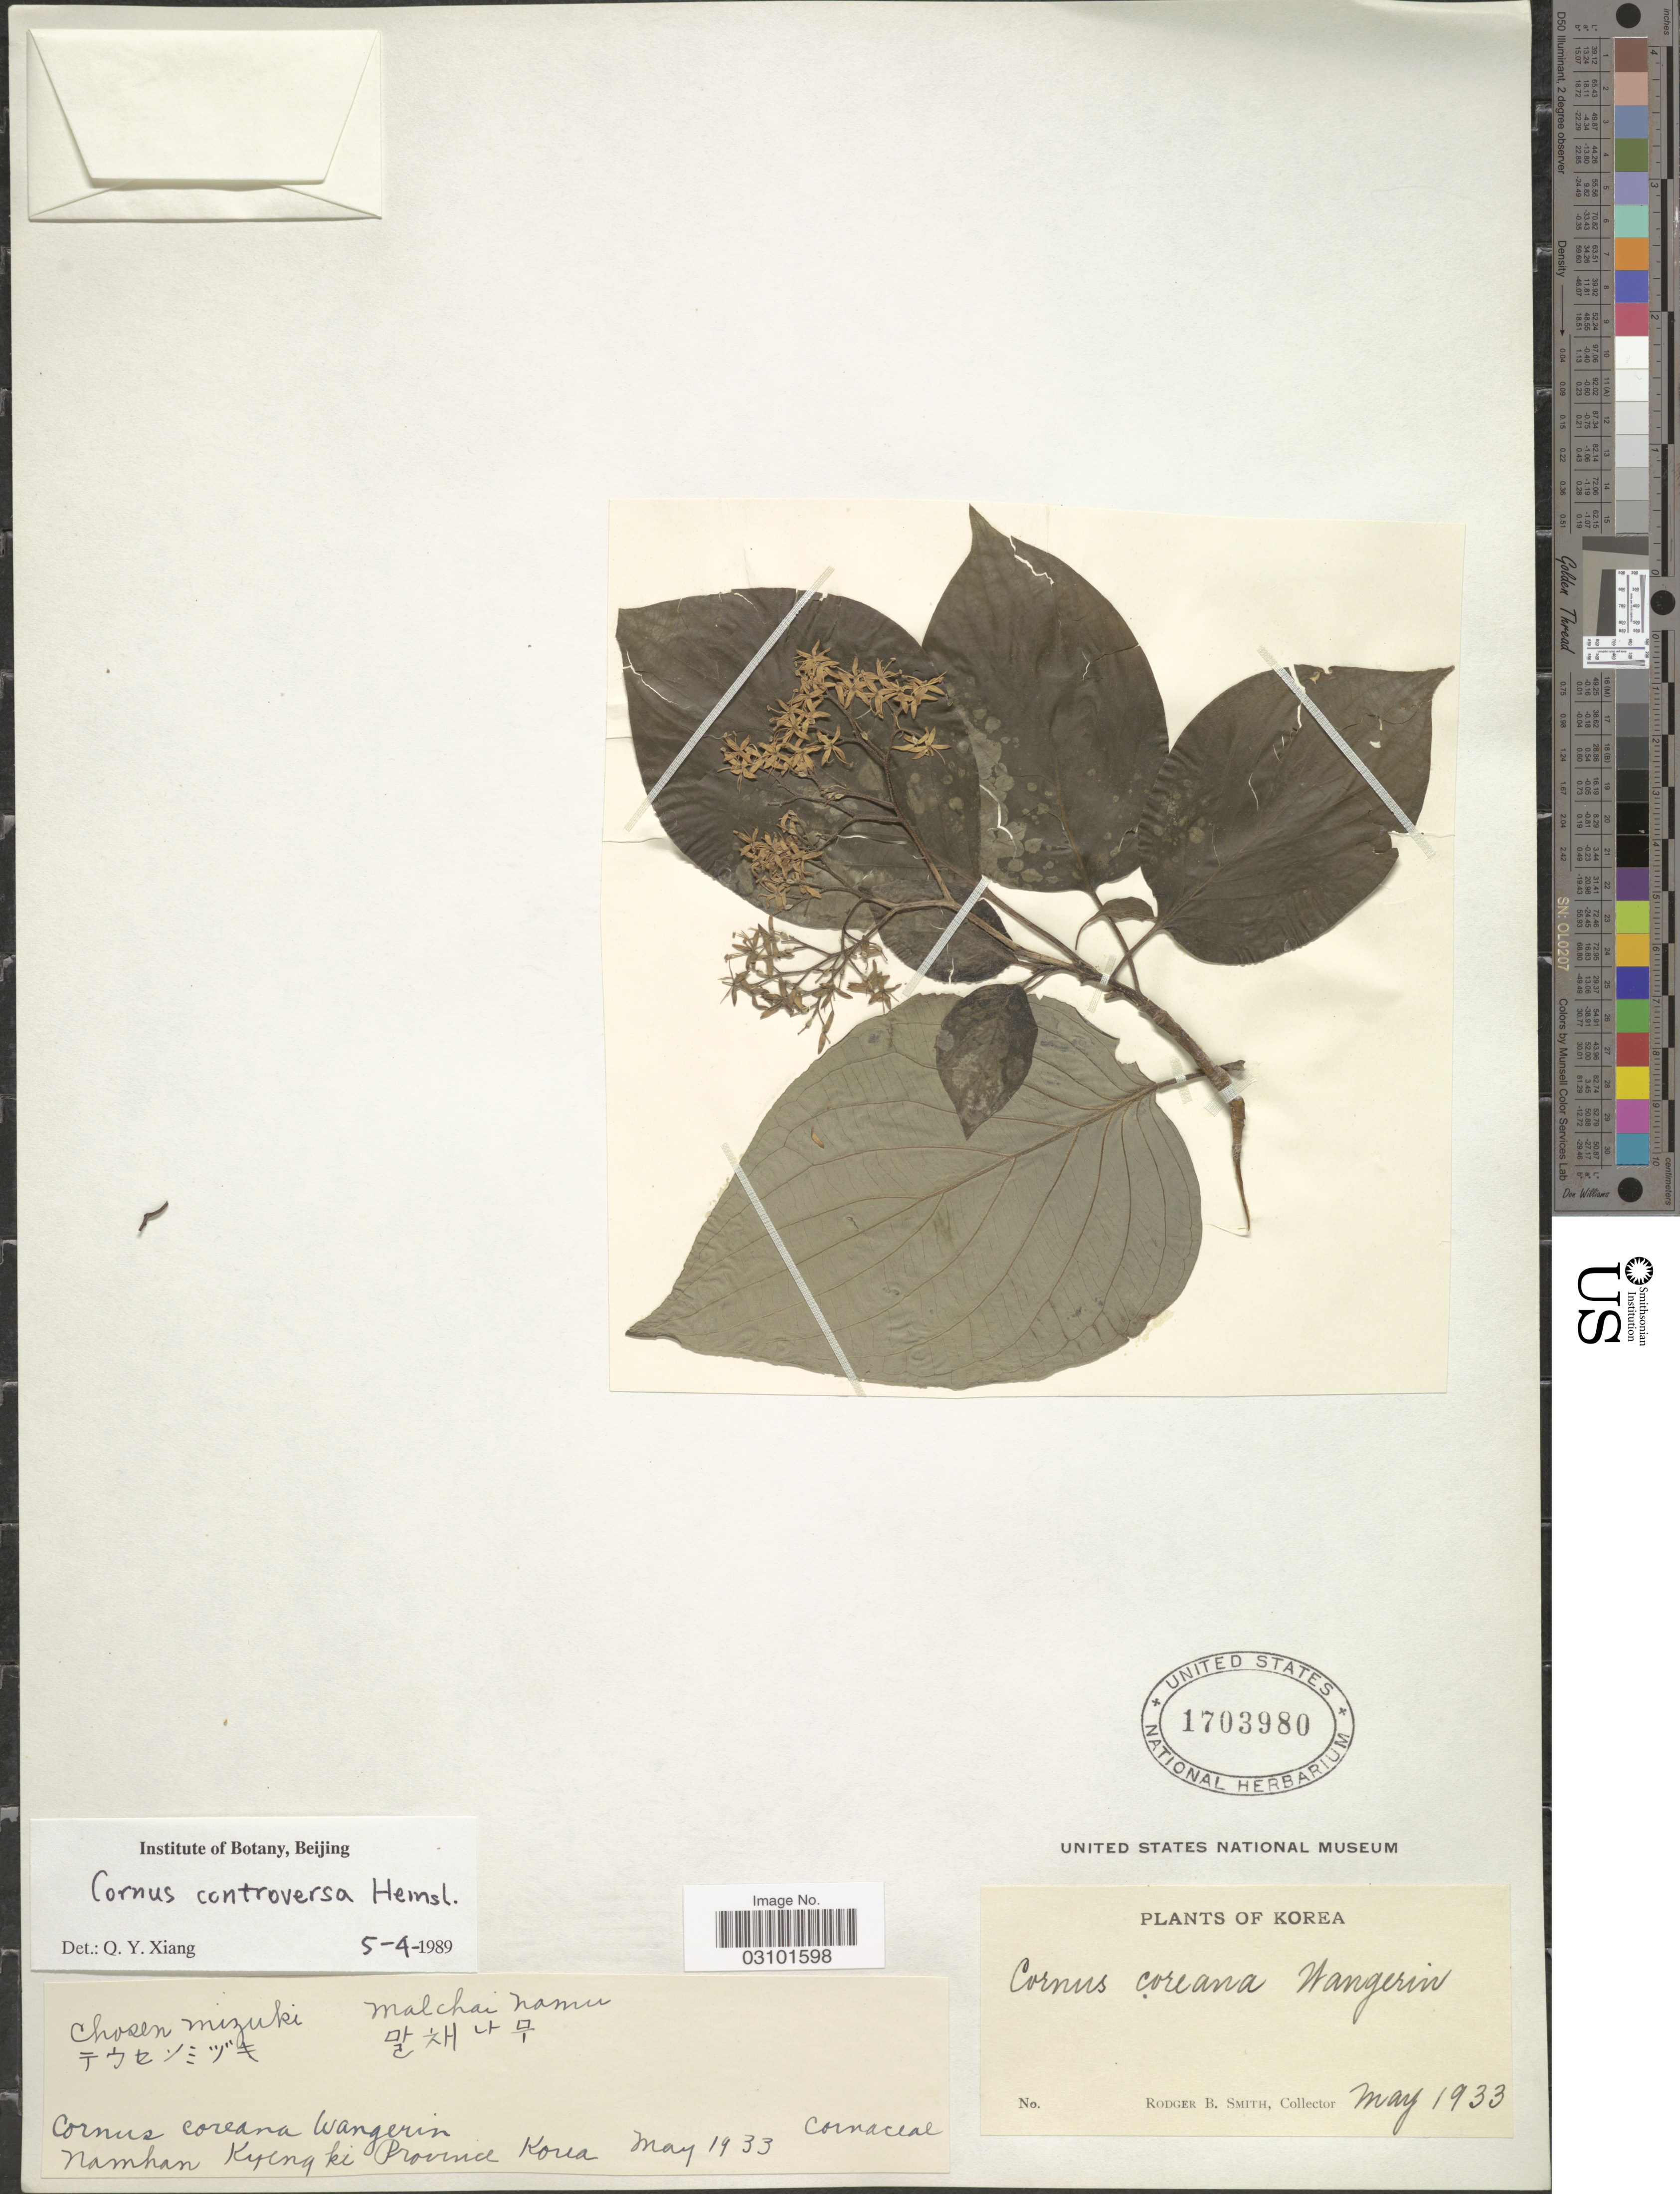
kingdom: Plantae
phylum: Tracheophyta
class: Magnoliopsida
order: Cornales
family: Cornaceae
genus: Cornus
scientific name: Cornus controversa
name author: Hemsl.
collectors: R. B. Smith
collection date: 1933-05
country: South Korea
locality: Namhan Kyengki Province.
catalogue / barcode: US 1703980